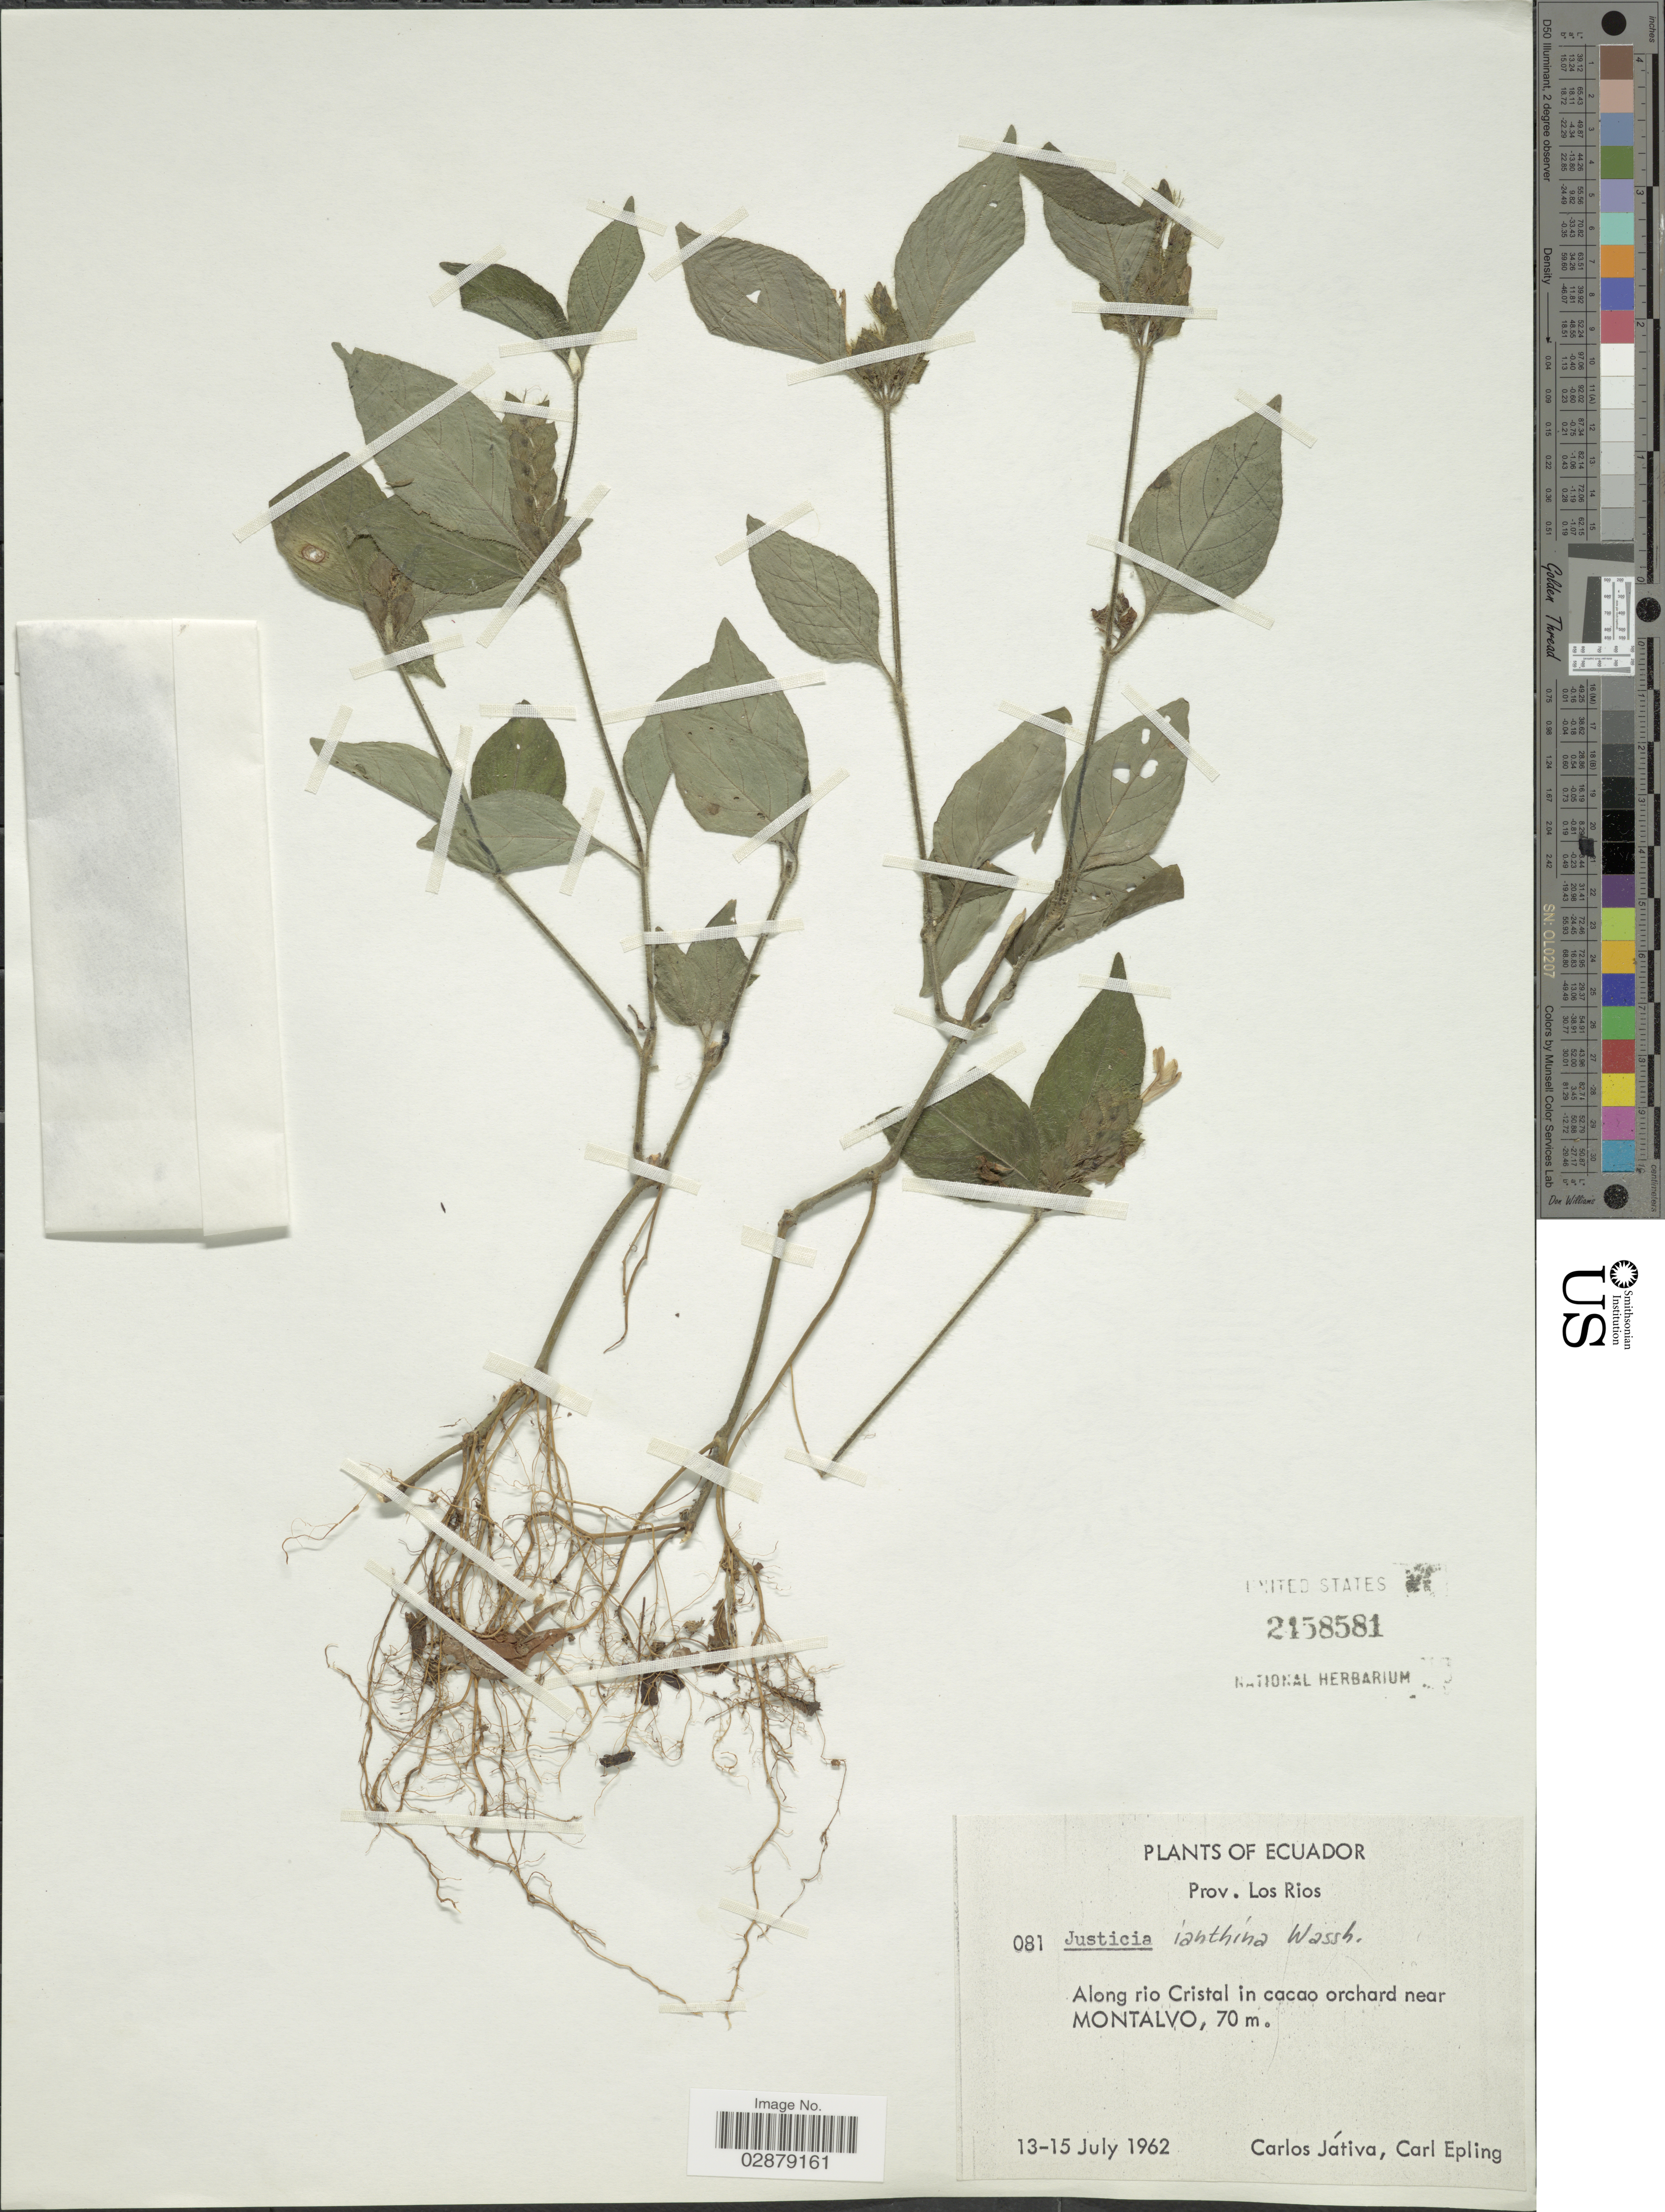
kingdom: Plantae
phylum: Tracheophyta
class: Magnoliopsida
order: Lamiales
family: Acanthaceae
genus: Justicia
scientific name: Justicia ianthina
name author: Wassh.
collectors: C. D. Játiva & C. C. Epling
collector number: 081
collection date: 1962-07-13/1962-07-15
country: Ecuador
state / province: Los Ríos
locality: Along rio Cristal in cacao orchard near Montalvo.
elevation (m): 70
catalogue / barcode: US 2458581